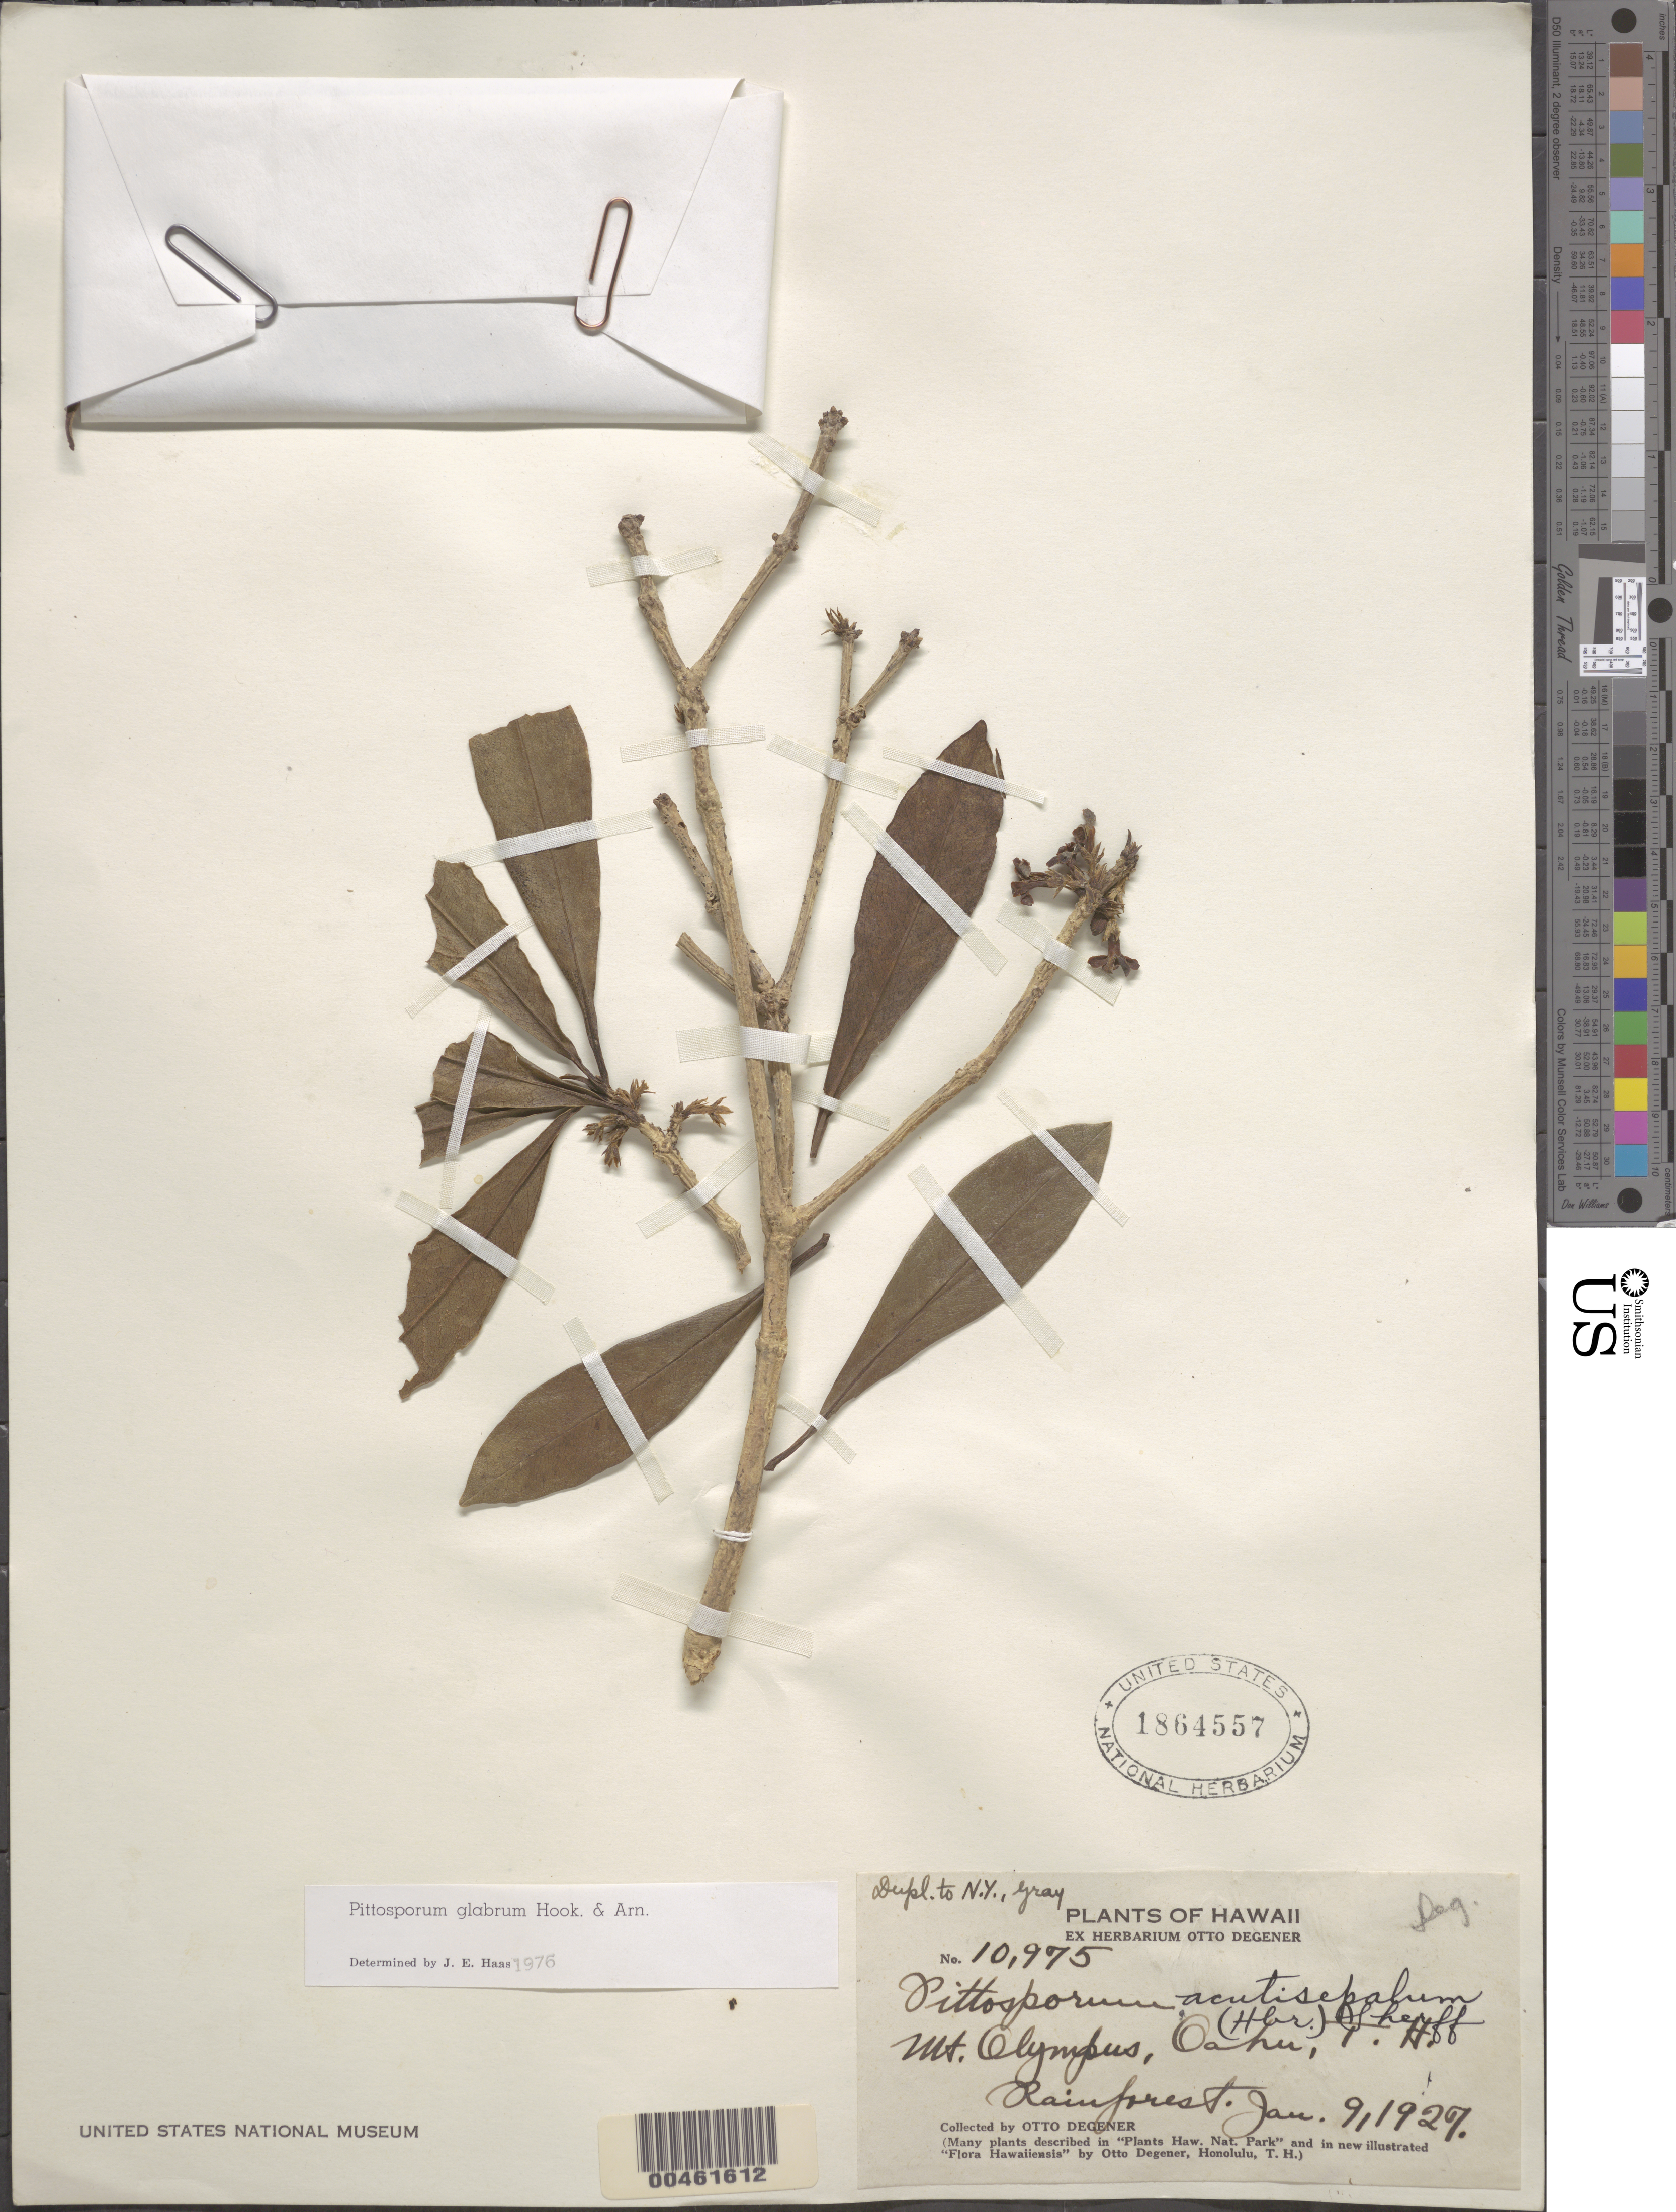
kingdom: Plantae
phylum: Tracheophyta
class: Magnoliopsida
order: Apiales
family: Pittosporaceae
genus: Pittosporum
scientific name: Pittosporum glabrum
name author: Hook. & Arn.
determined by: Haas, J. E.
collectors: O. Degener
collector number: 10975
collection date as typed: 9 Jan 1927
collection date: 1927-01-09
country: United States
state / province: Hawaii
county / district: Honolulu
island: Oahu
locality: Mt. Olympus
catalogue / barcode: US 1864557